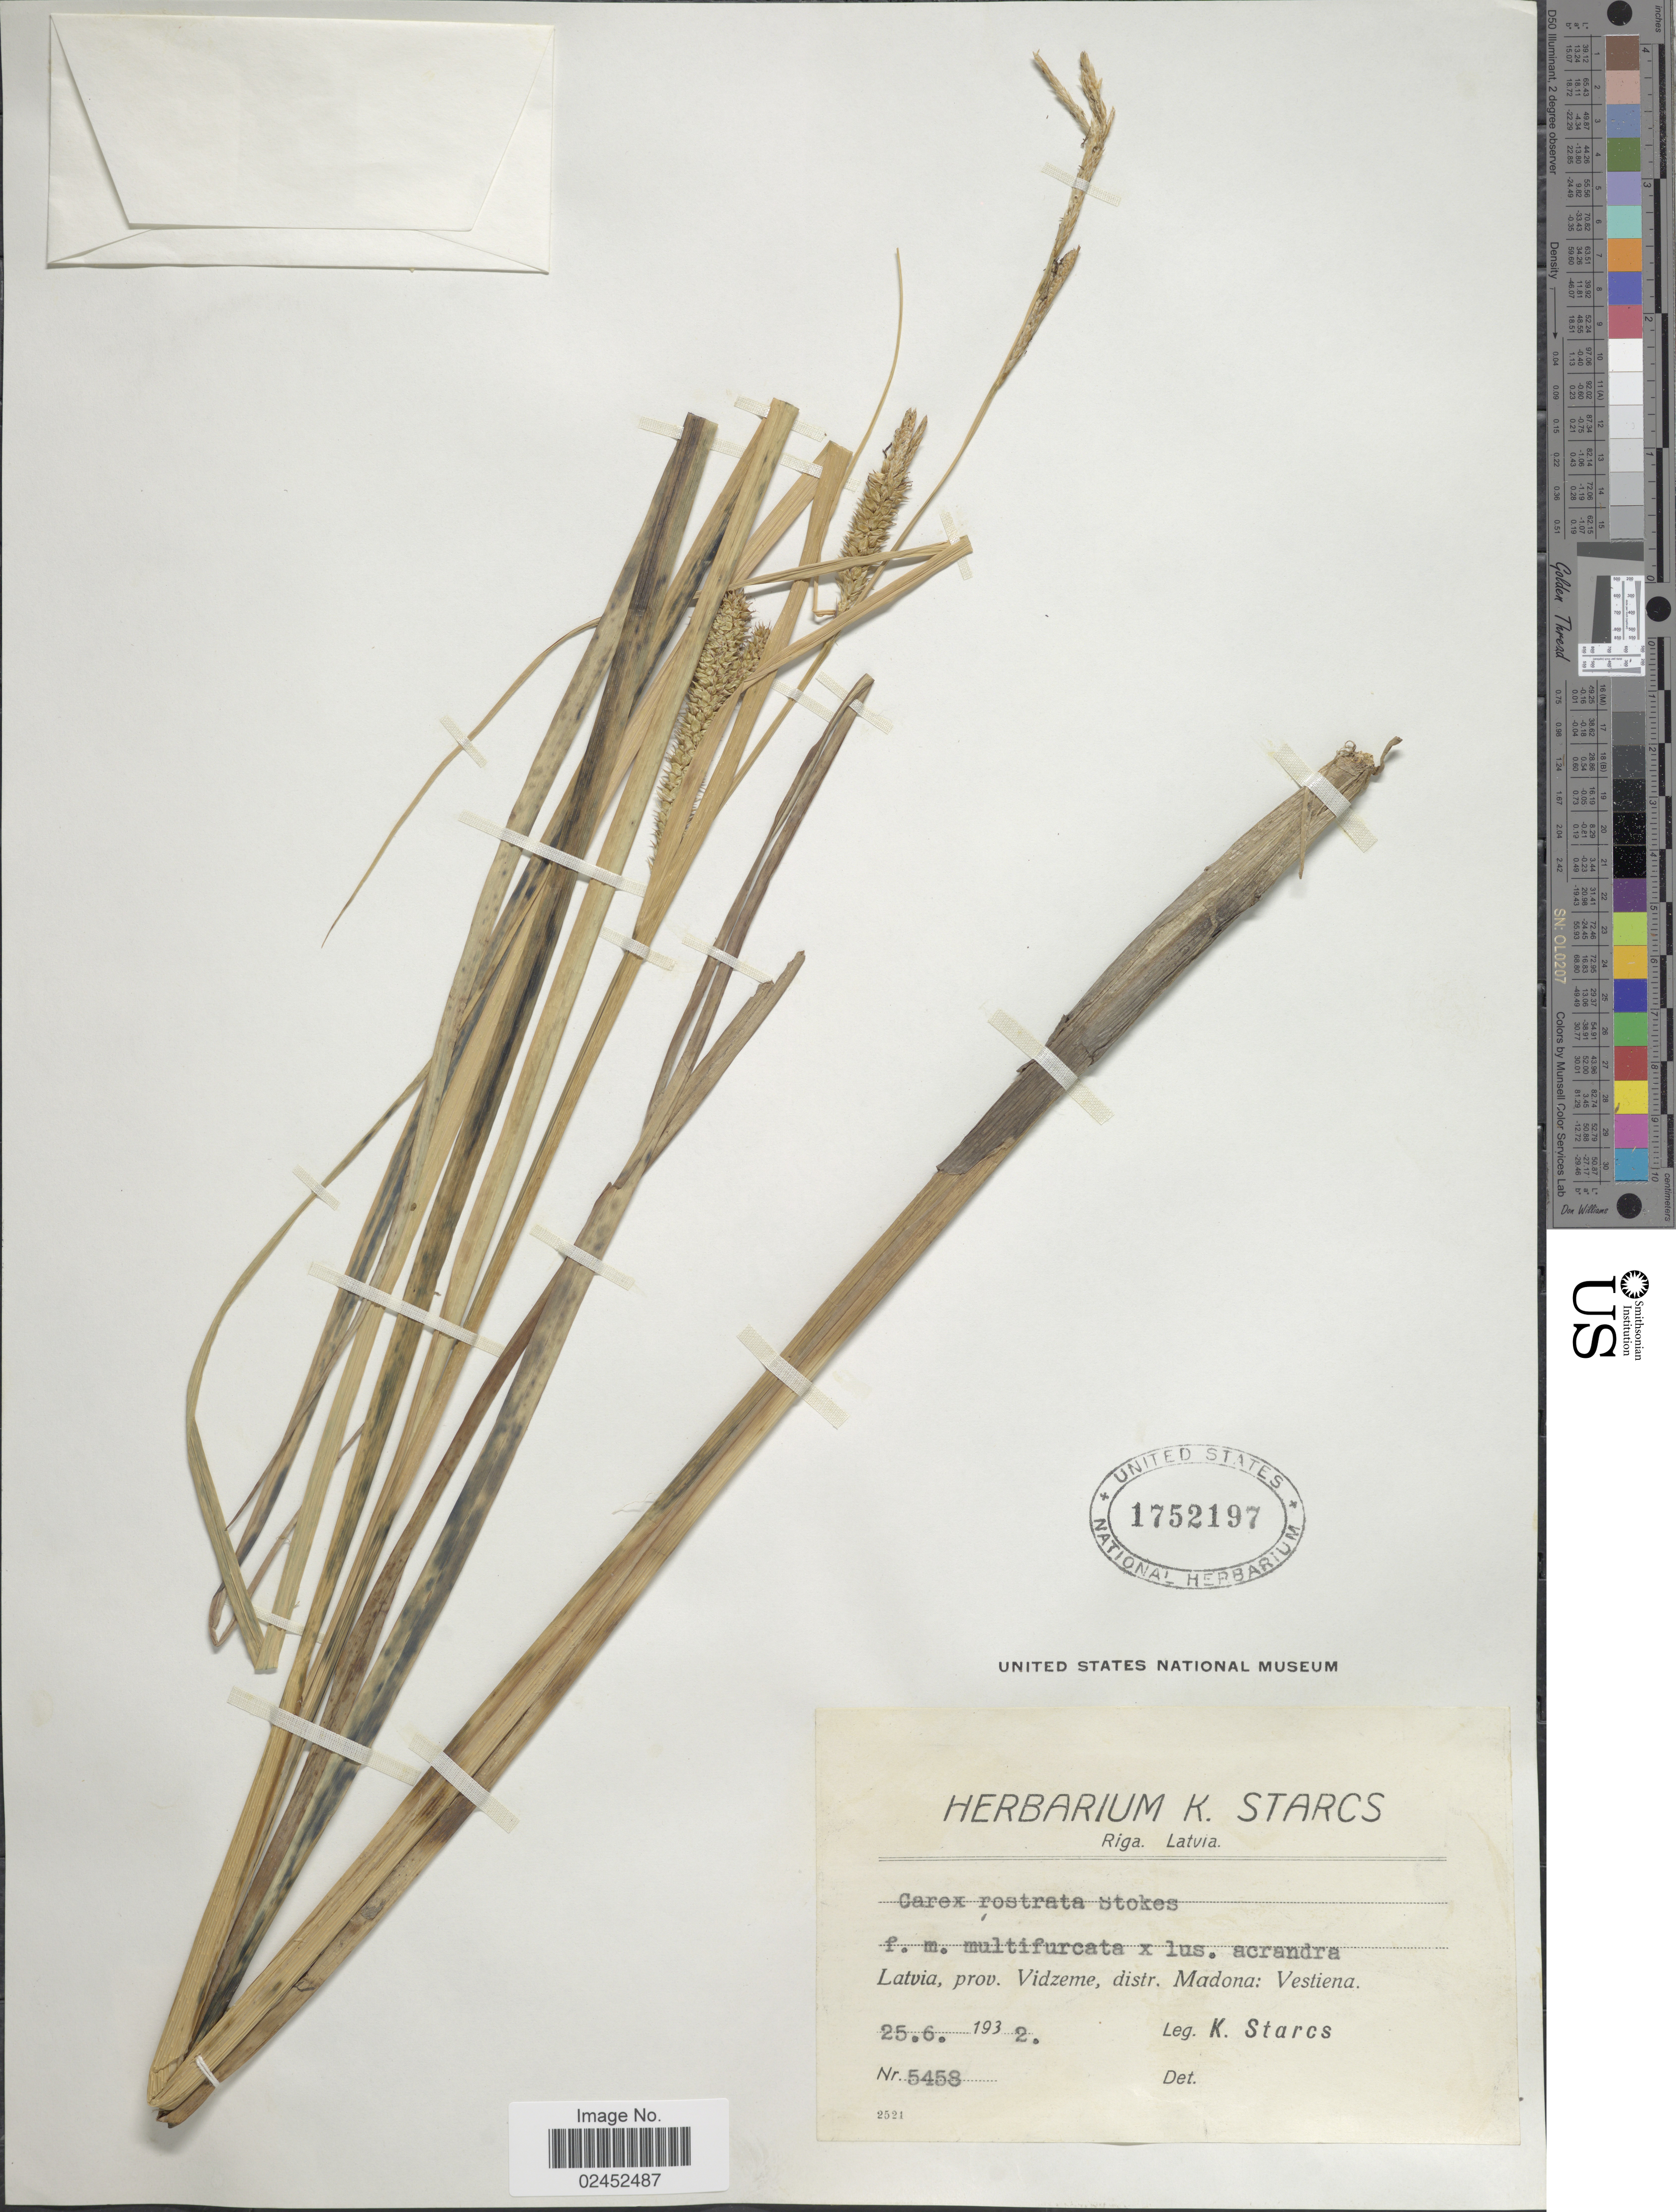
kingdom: Plantae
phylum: Tracheophyta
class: Liliopsida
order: Poales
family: Cyperaceae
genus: Carex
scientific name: Carex rostrata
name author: Stokes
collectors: K. Starcs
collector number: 5458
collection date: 1932-06-25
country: Latvia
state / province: Madonas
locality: Latvia, prov. Vidzeme, distr. Madona: Vestiena.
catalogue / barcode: US 1752197